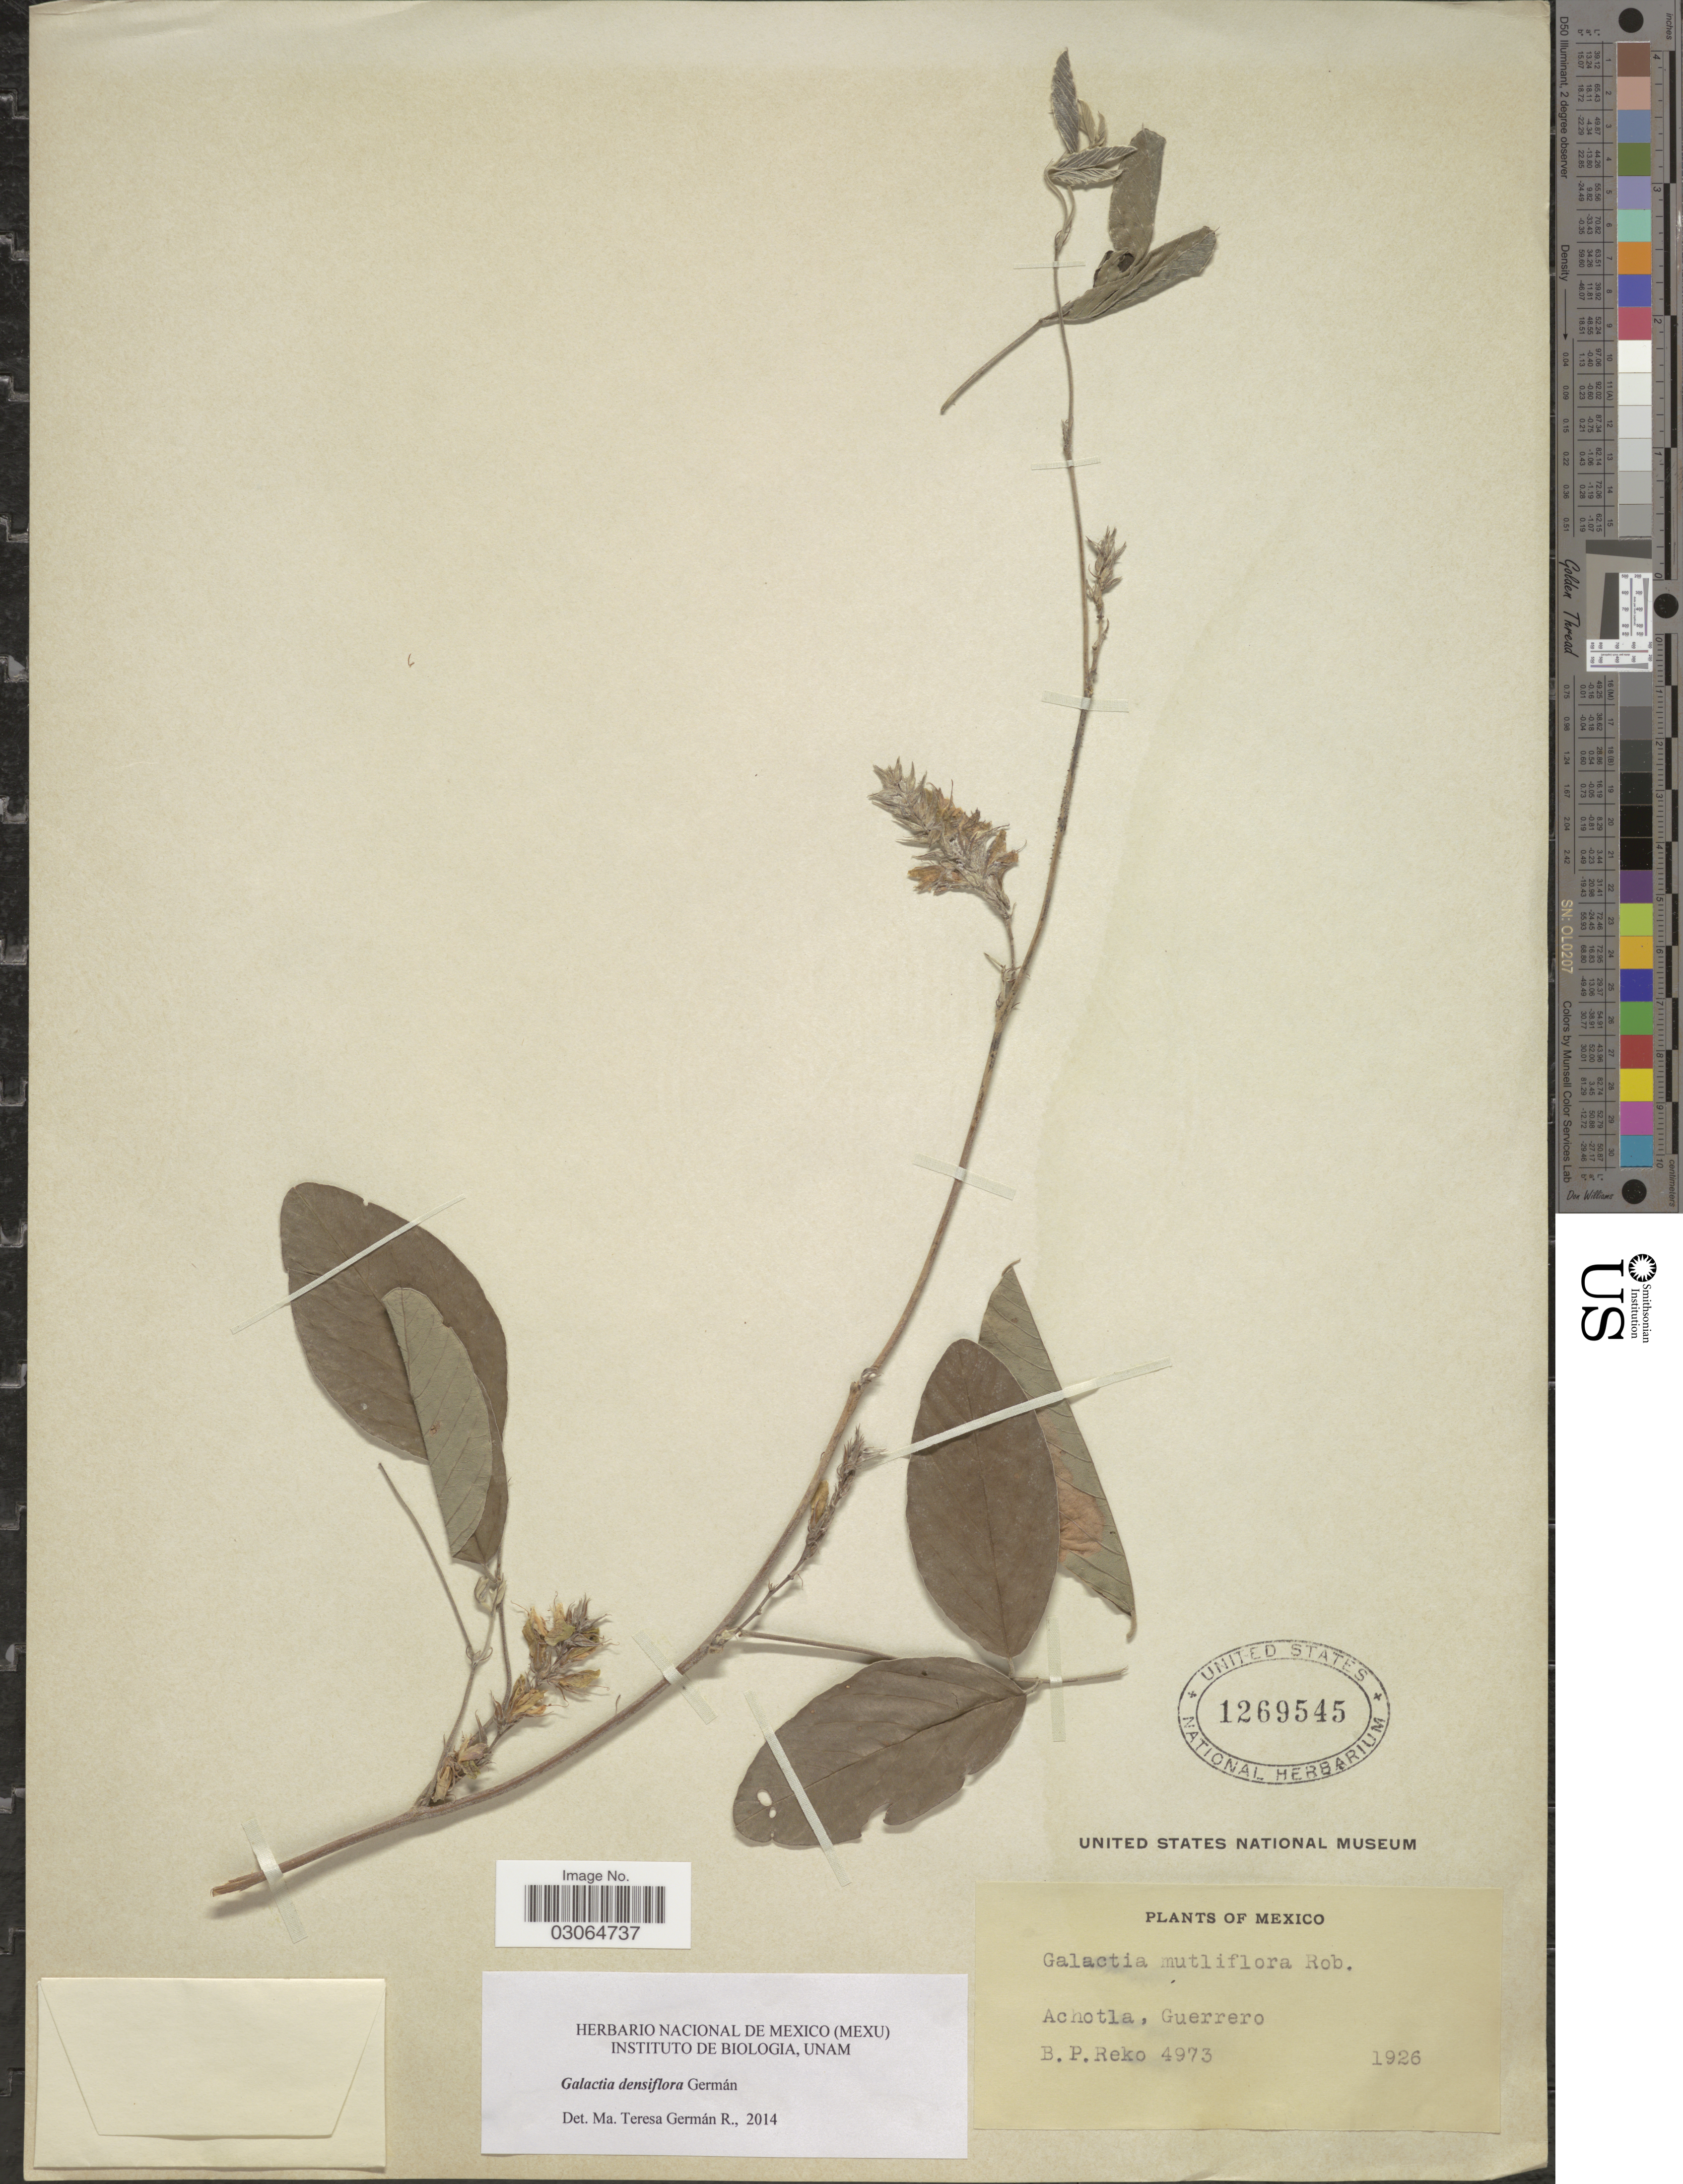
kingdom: Plantae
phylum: Tracheophyta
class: Magnoliopsida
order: Fabales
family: Fabaceae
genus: Galactia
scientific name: Galactia densiflora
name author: Germán & M. Sousa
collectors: B. P. Reko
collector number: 4973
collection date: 1926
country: Mexico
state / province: Guerrero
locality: Achotla.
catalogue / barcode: US 1269545